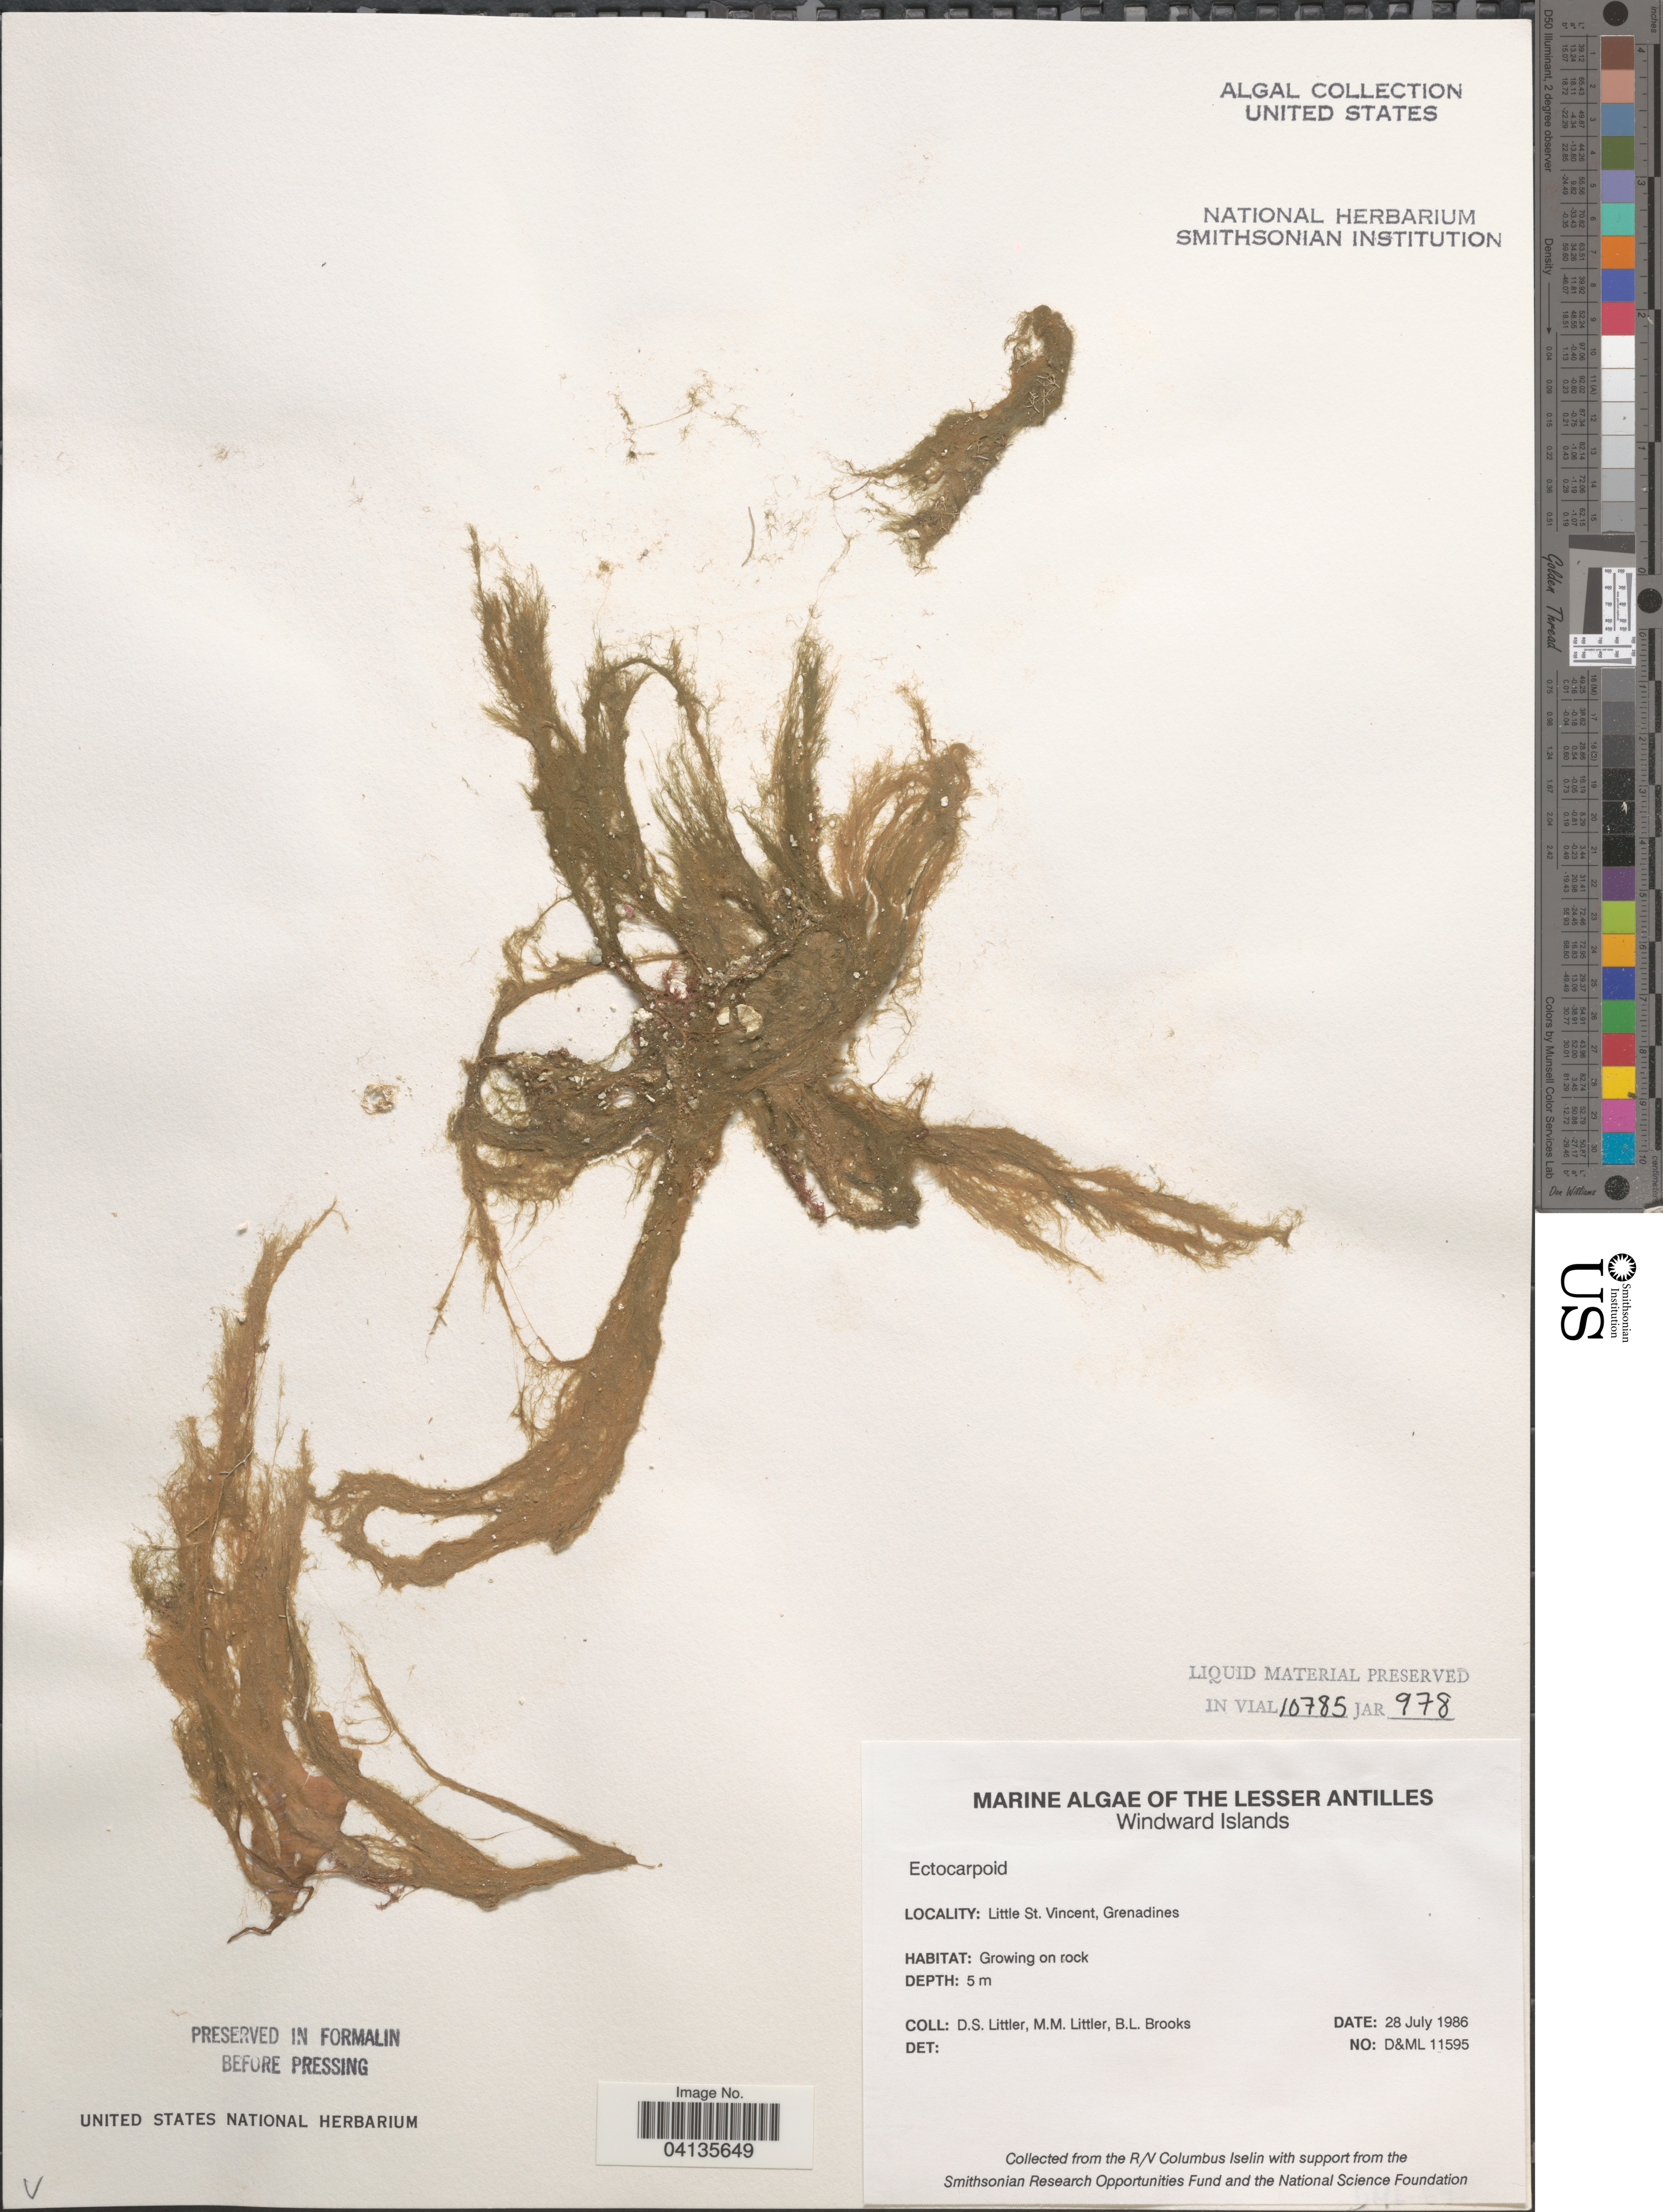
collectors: D. S. Littler & B. Brooks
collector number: D&ML11595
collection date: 1986-07-28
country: St. Vincent - Grenadines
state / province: Grenadines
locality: The Lesser Antilles. Windward Islands. Little St. Vincent.